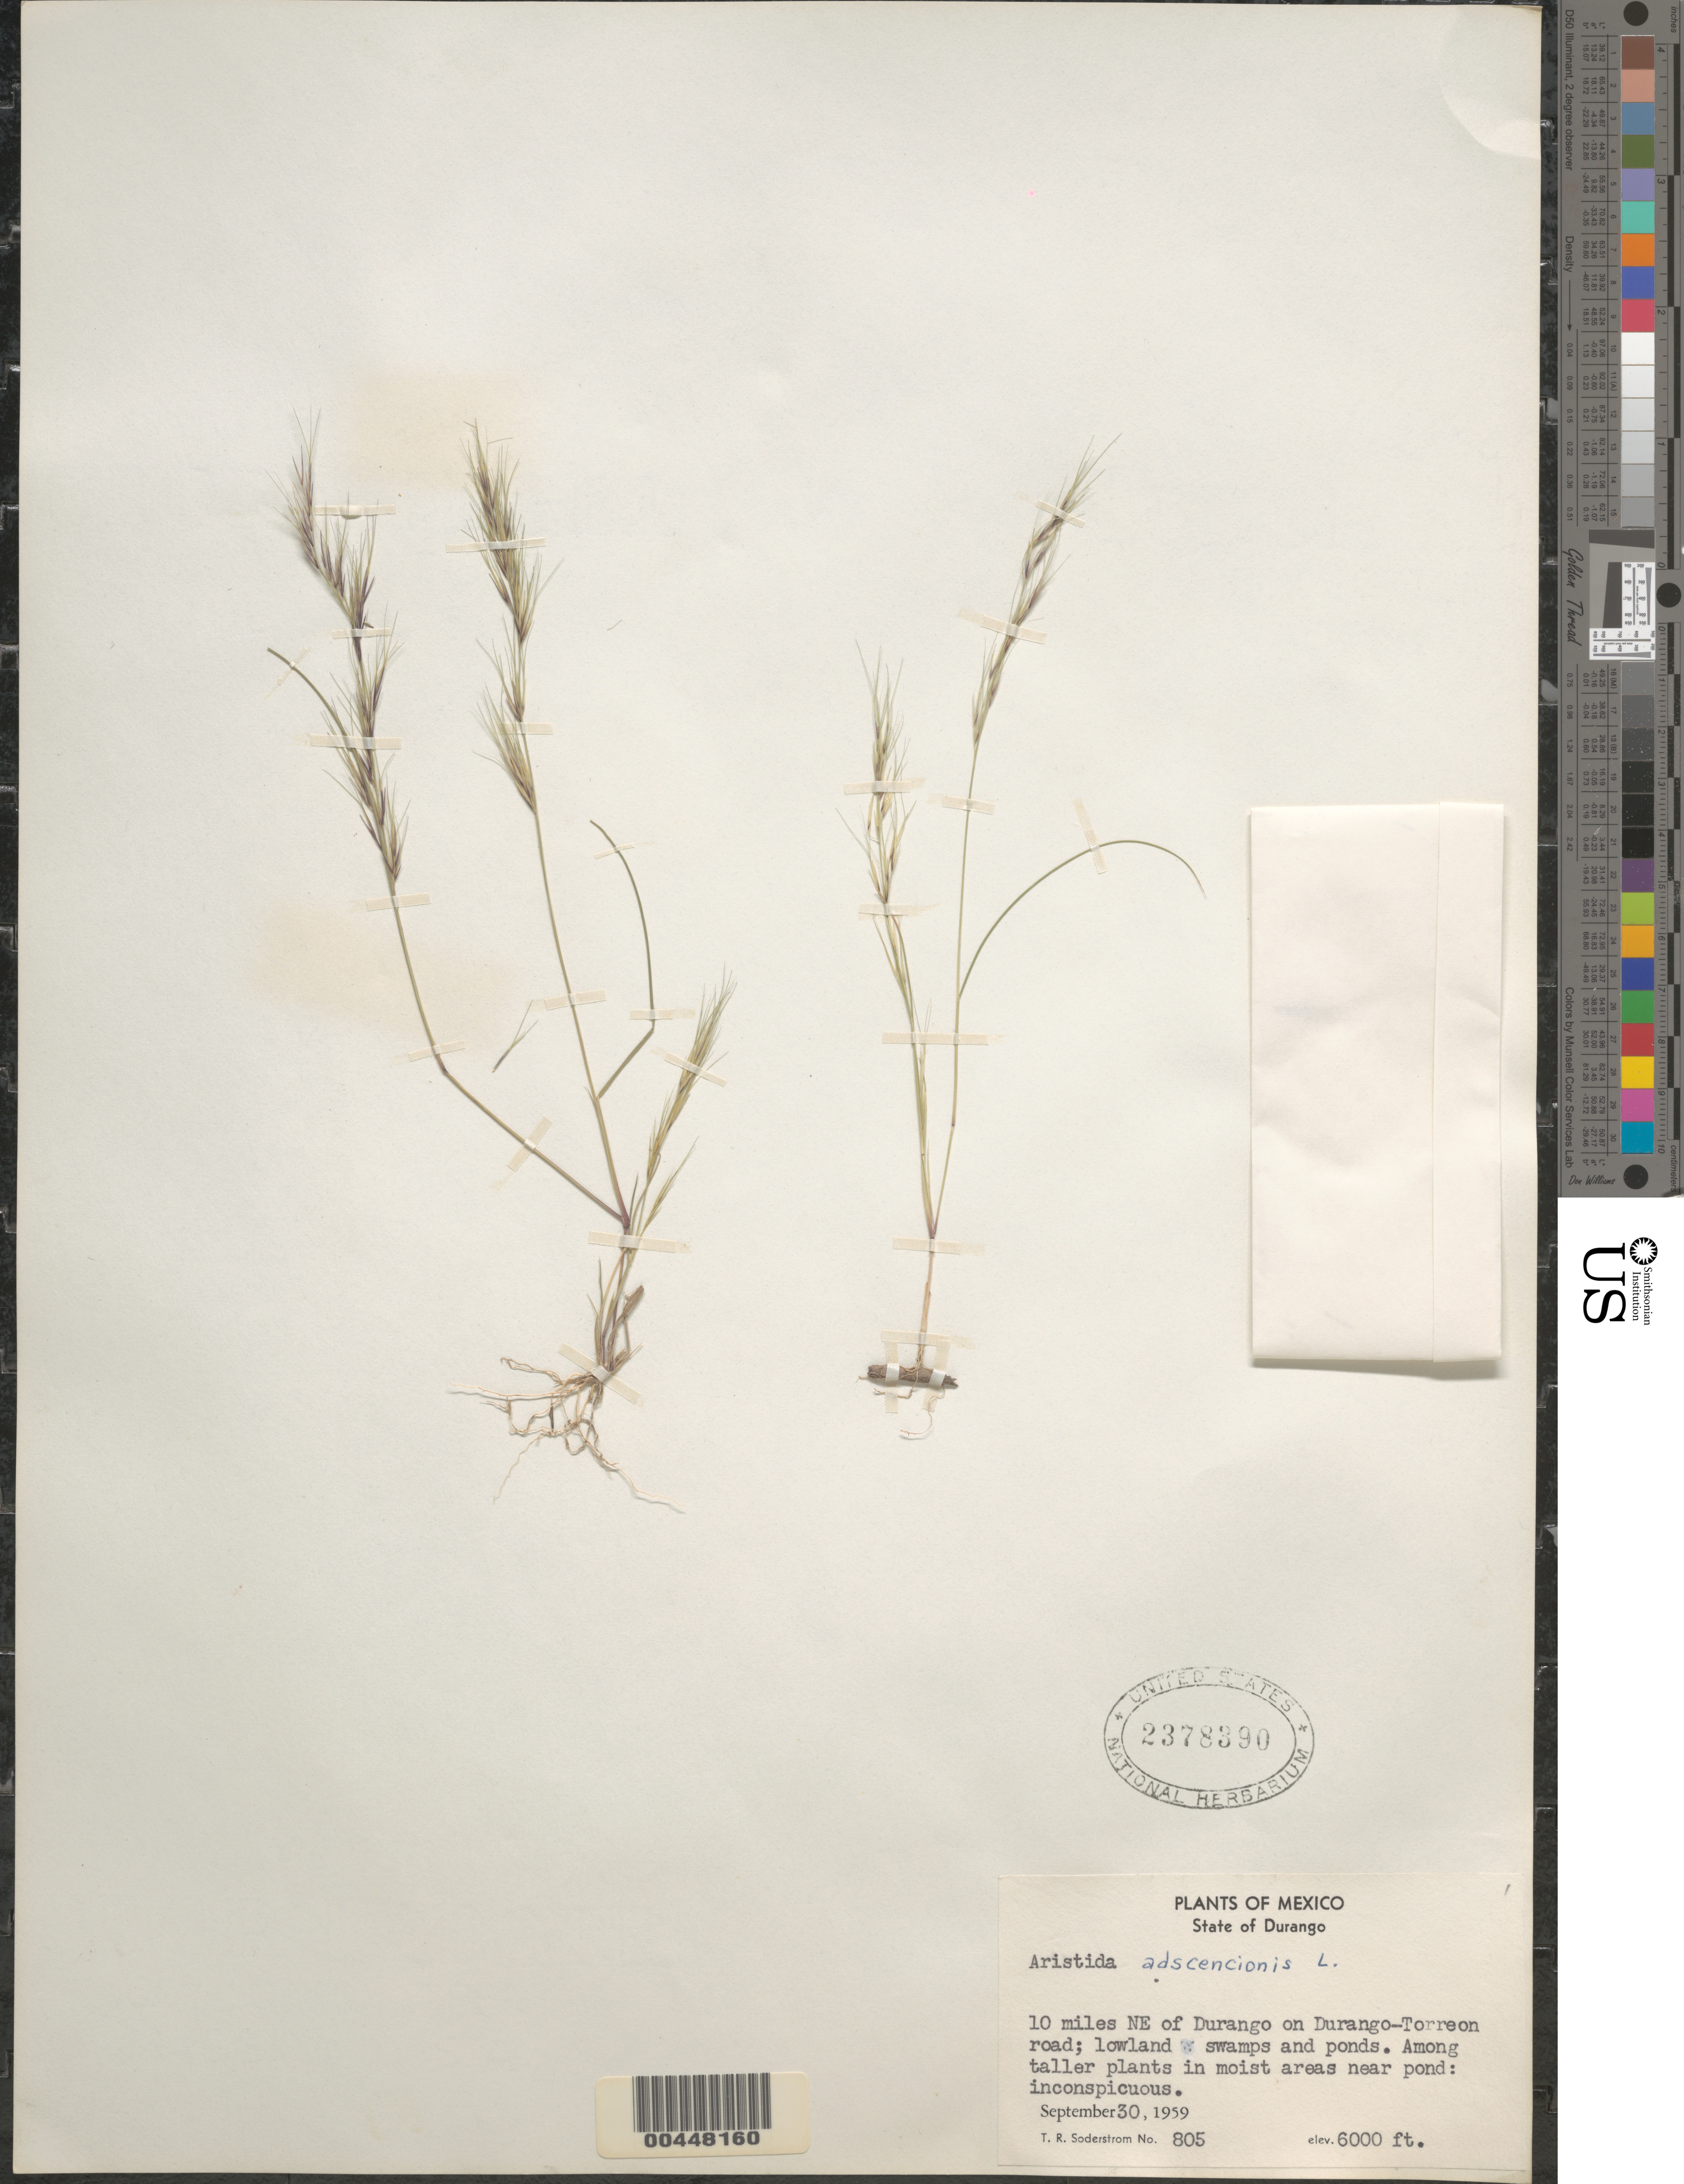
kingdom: Plantae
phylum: Tracheophyta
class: Liliopsida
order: Poales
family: Poaceae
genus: Aristida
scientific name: Aristida adscensionis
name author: L.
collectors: T. R. Soderstrom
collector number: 805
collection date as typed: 30 Sep 1959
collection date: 1959-09-30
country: Mexico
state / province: Durango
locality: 10 miles NE of Durango on Durango-Torreon road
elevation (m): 1829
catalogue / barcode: US 2378390